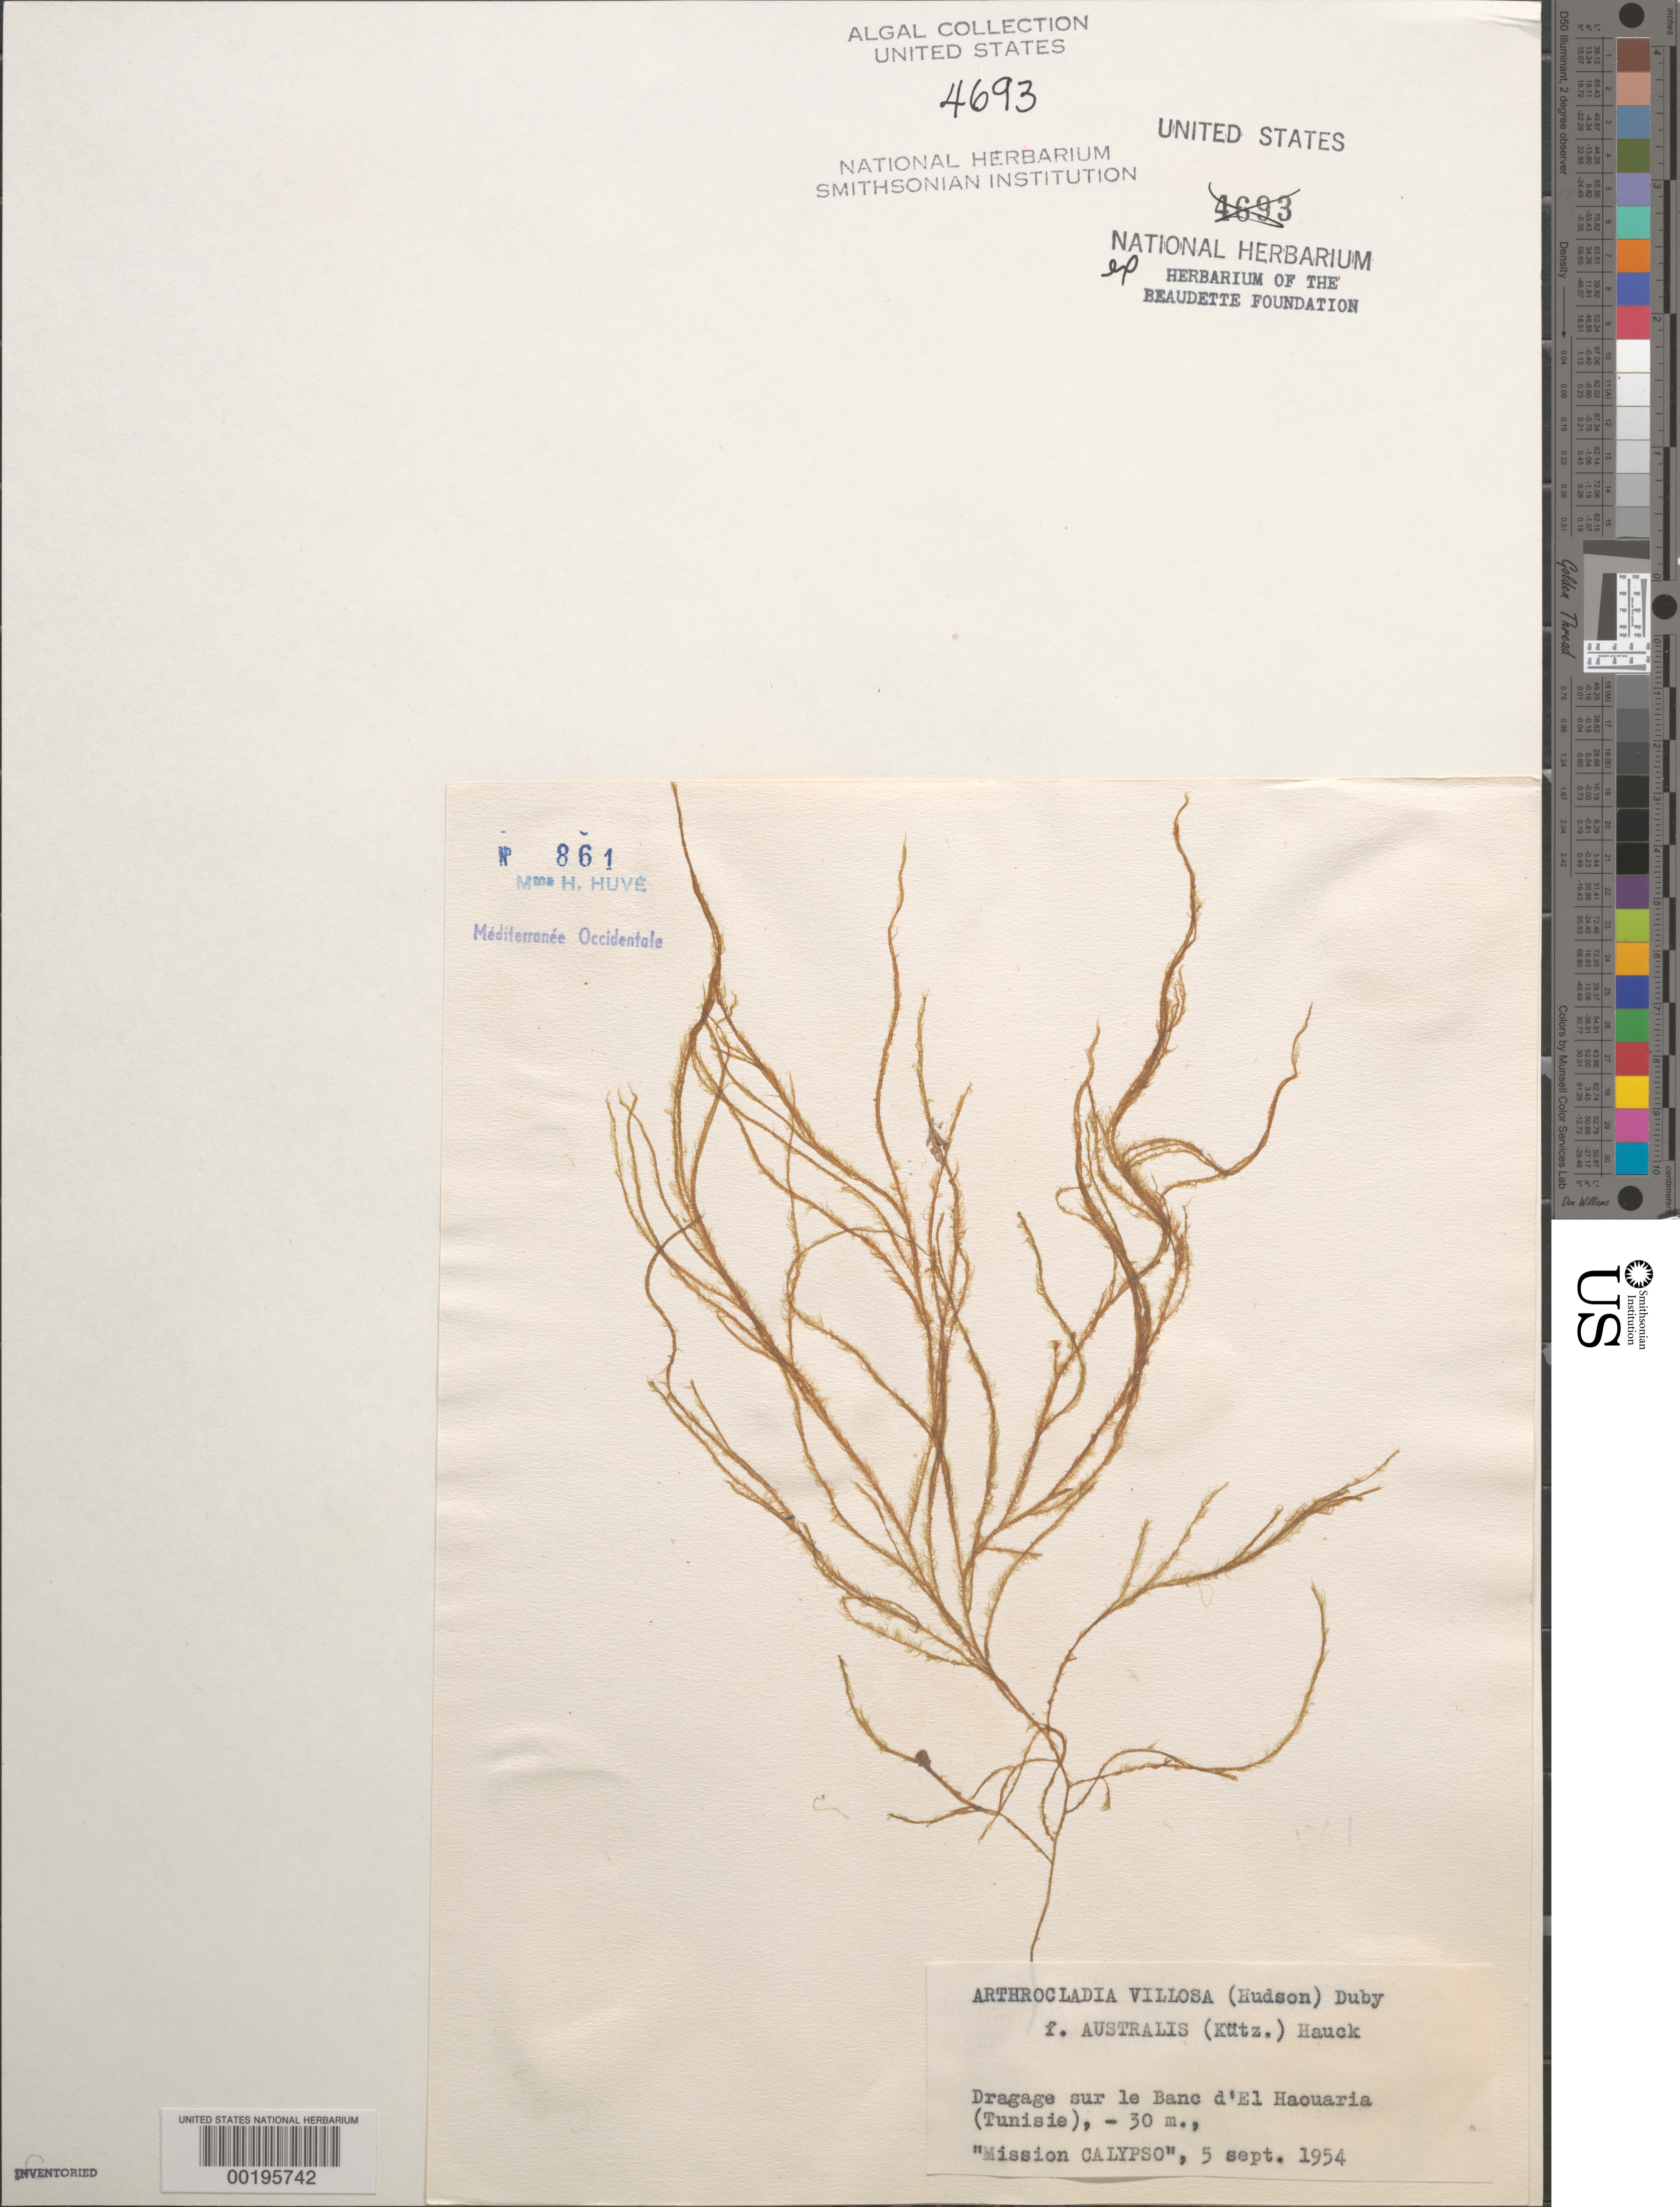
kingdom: Chromista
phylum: Ochrophyta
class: Phaeophyceae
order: Desmarestiales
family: Arthrocladiaceae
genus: Arthrocladia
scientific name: Arthrocladia villosa f. australis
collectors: H. Huvé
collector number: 861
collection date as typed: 05 Sep 1954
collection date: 1954-09-05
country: Tunisia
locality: Banc d'el haouaria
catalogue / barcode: US 4693